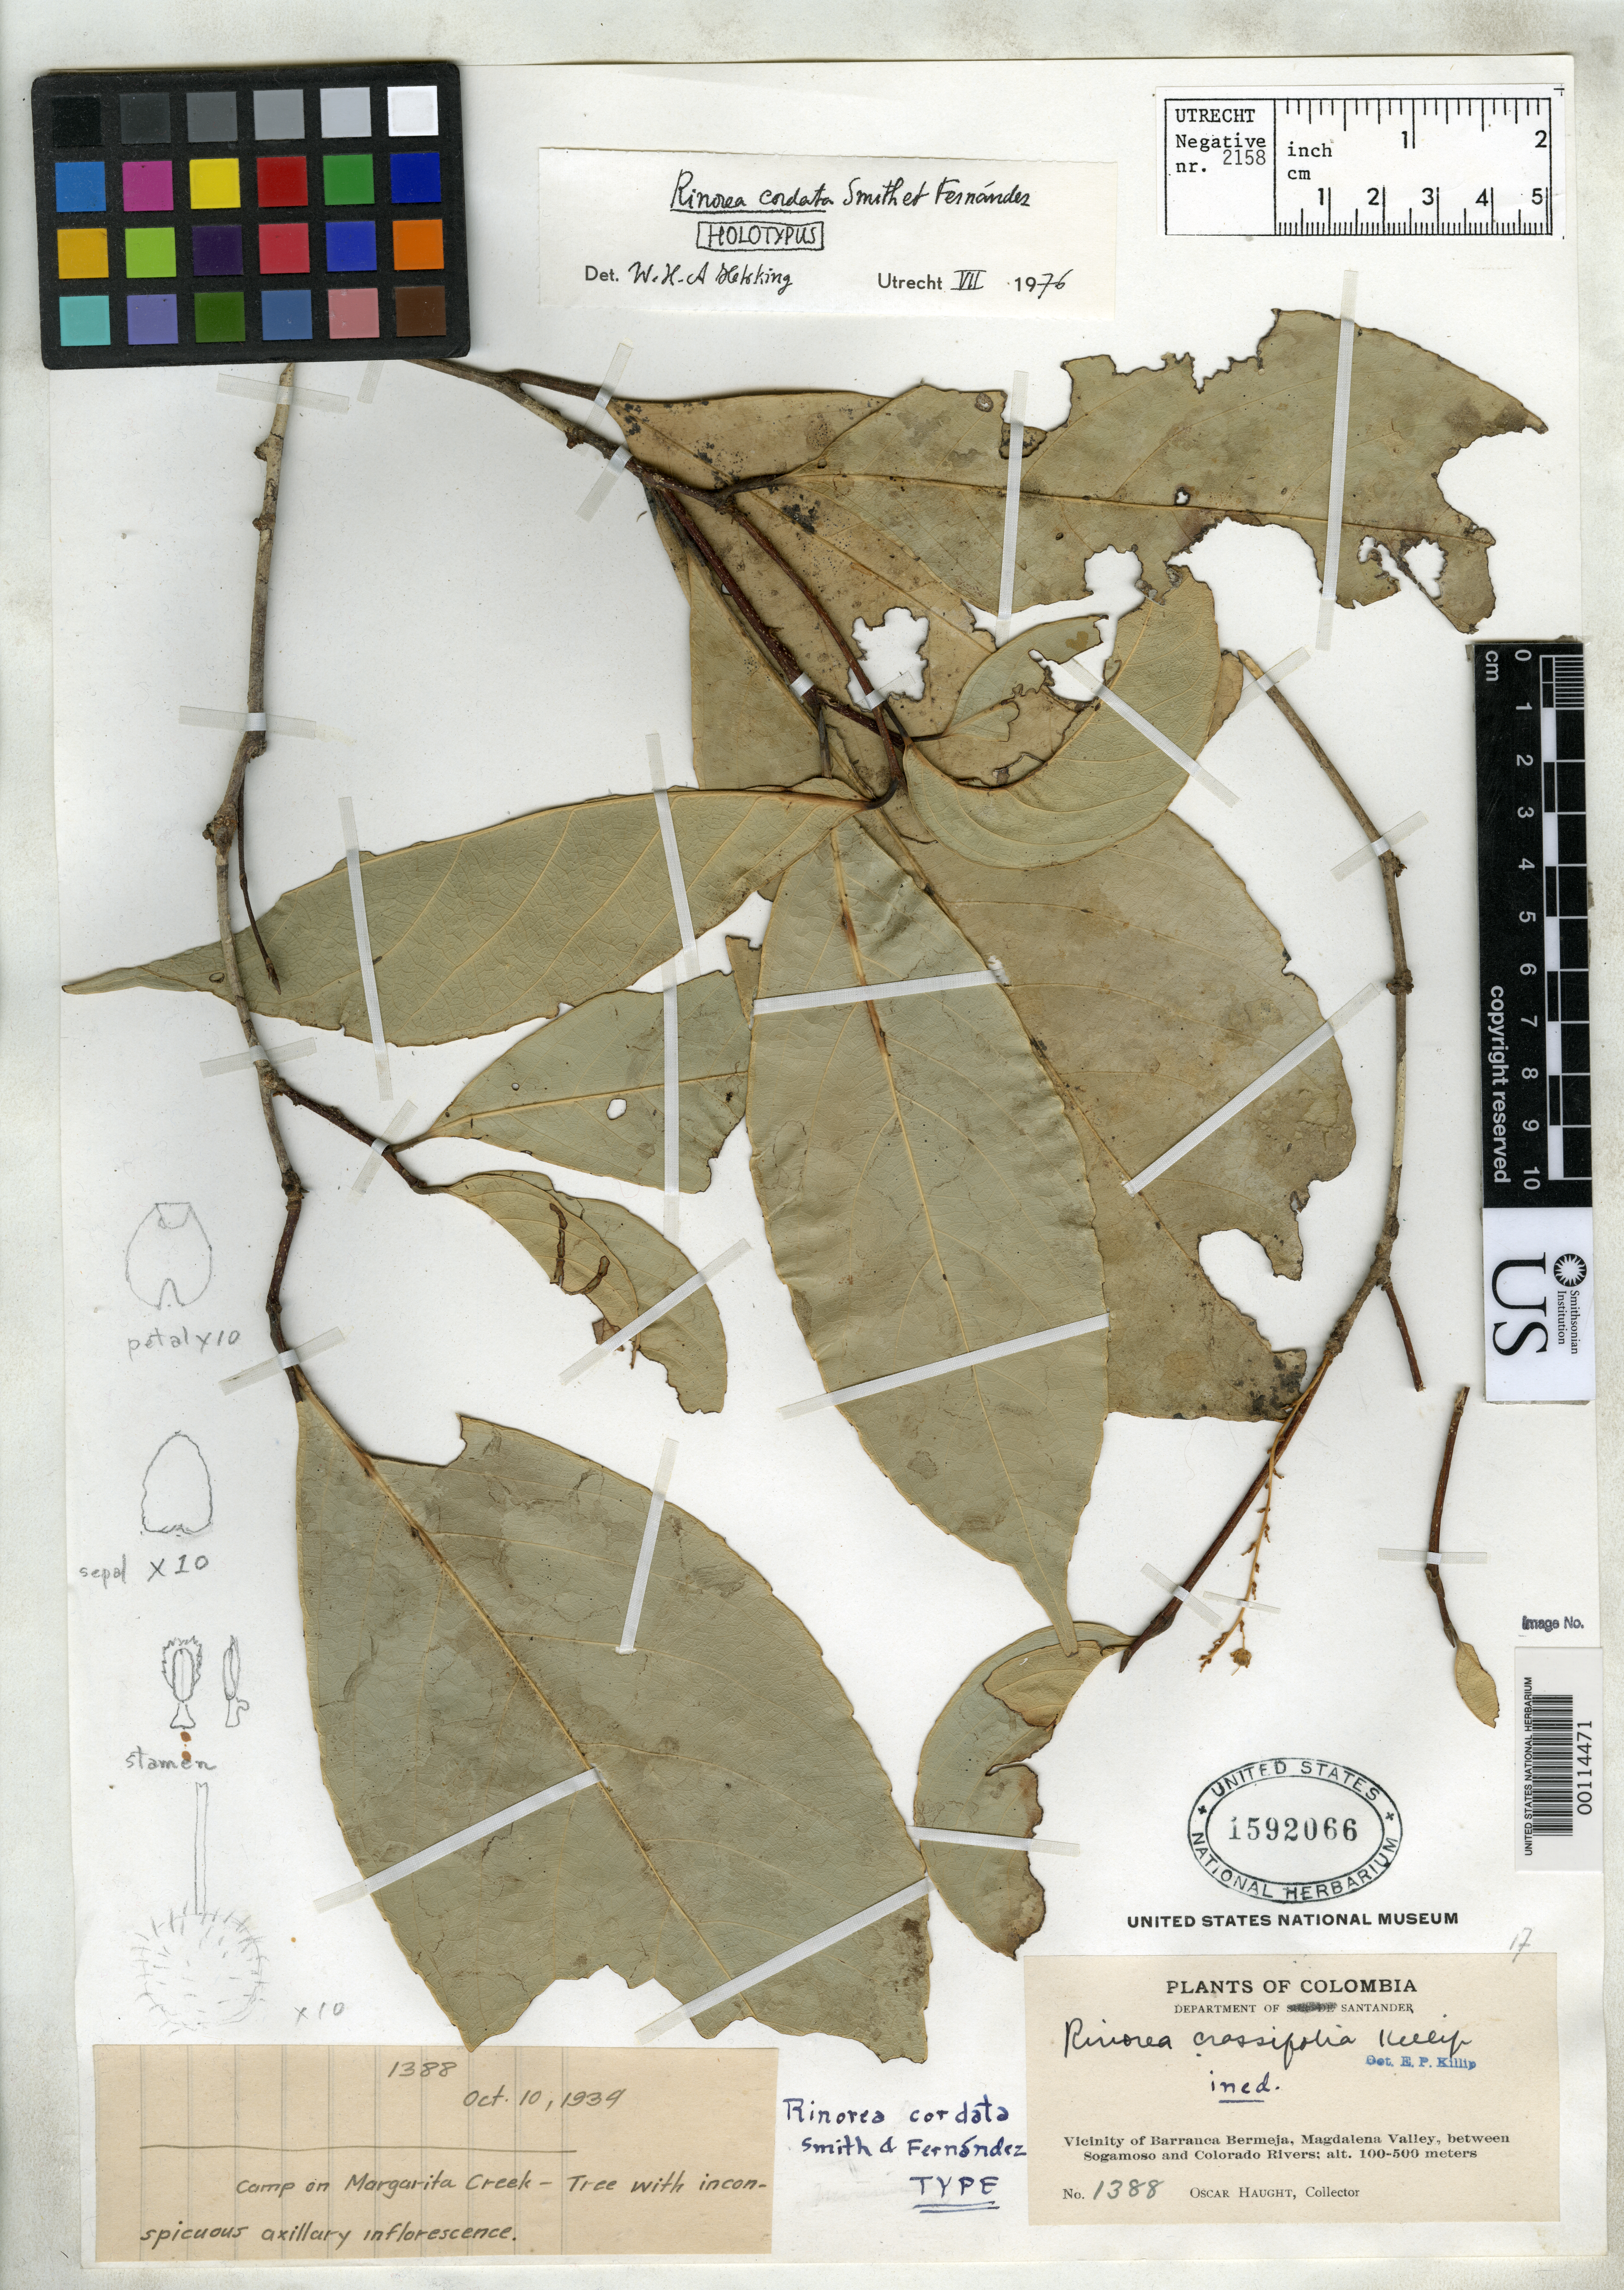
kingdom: Plantae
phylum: Tracheophyta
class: Magnoliopsida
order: Malpighiales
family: Violaceae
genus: Rinorea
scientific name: Rinorea cordata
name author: L.B. Sm. & A. Fernández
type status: Holotype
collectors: O. L. Haught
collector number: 1388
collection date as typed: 10 Oct 1934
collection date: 1934-10-10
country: Colombia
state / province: Santander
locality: Vicinity of Barrancabermeja, Magdalena Valley, between Sogamoso & Colorado River.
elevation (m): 100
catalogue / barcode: US 1592066